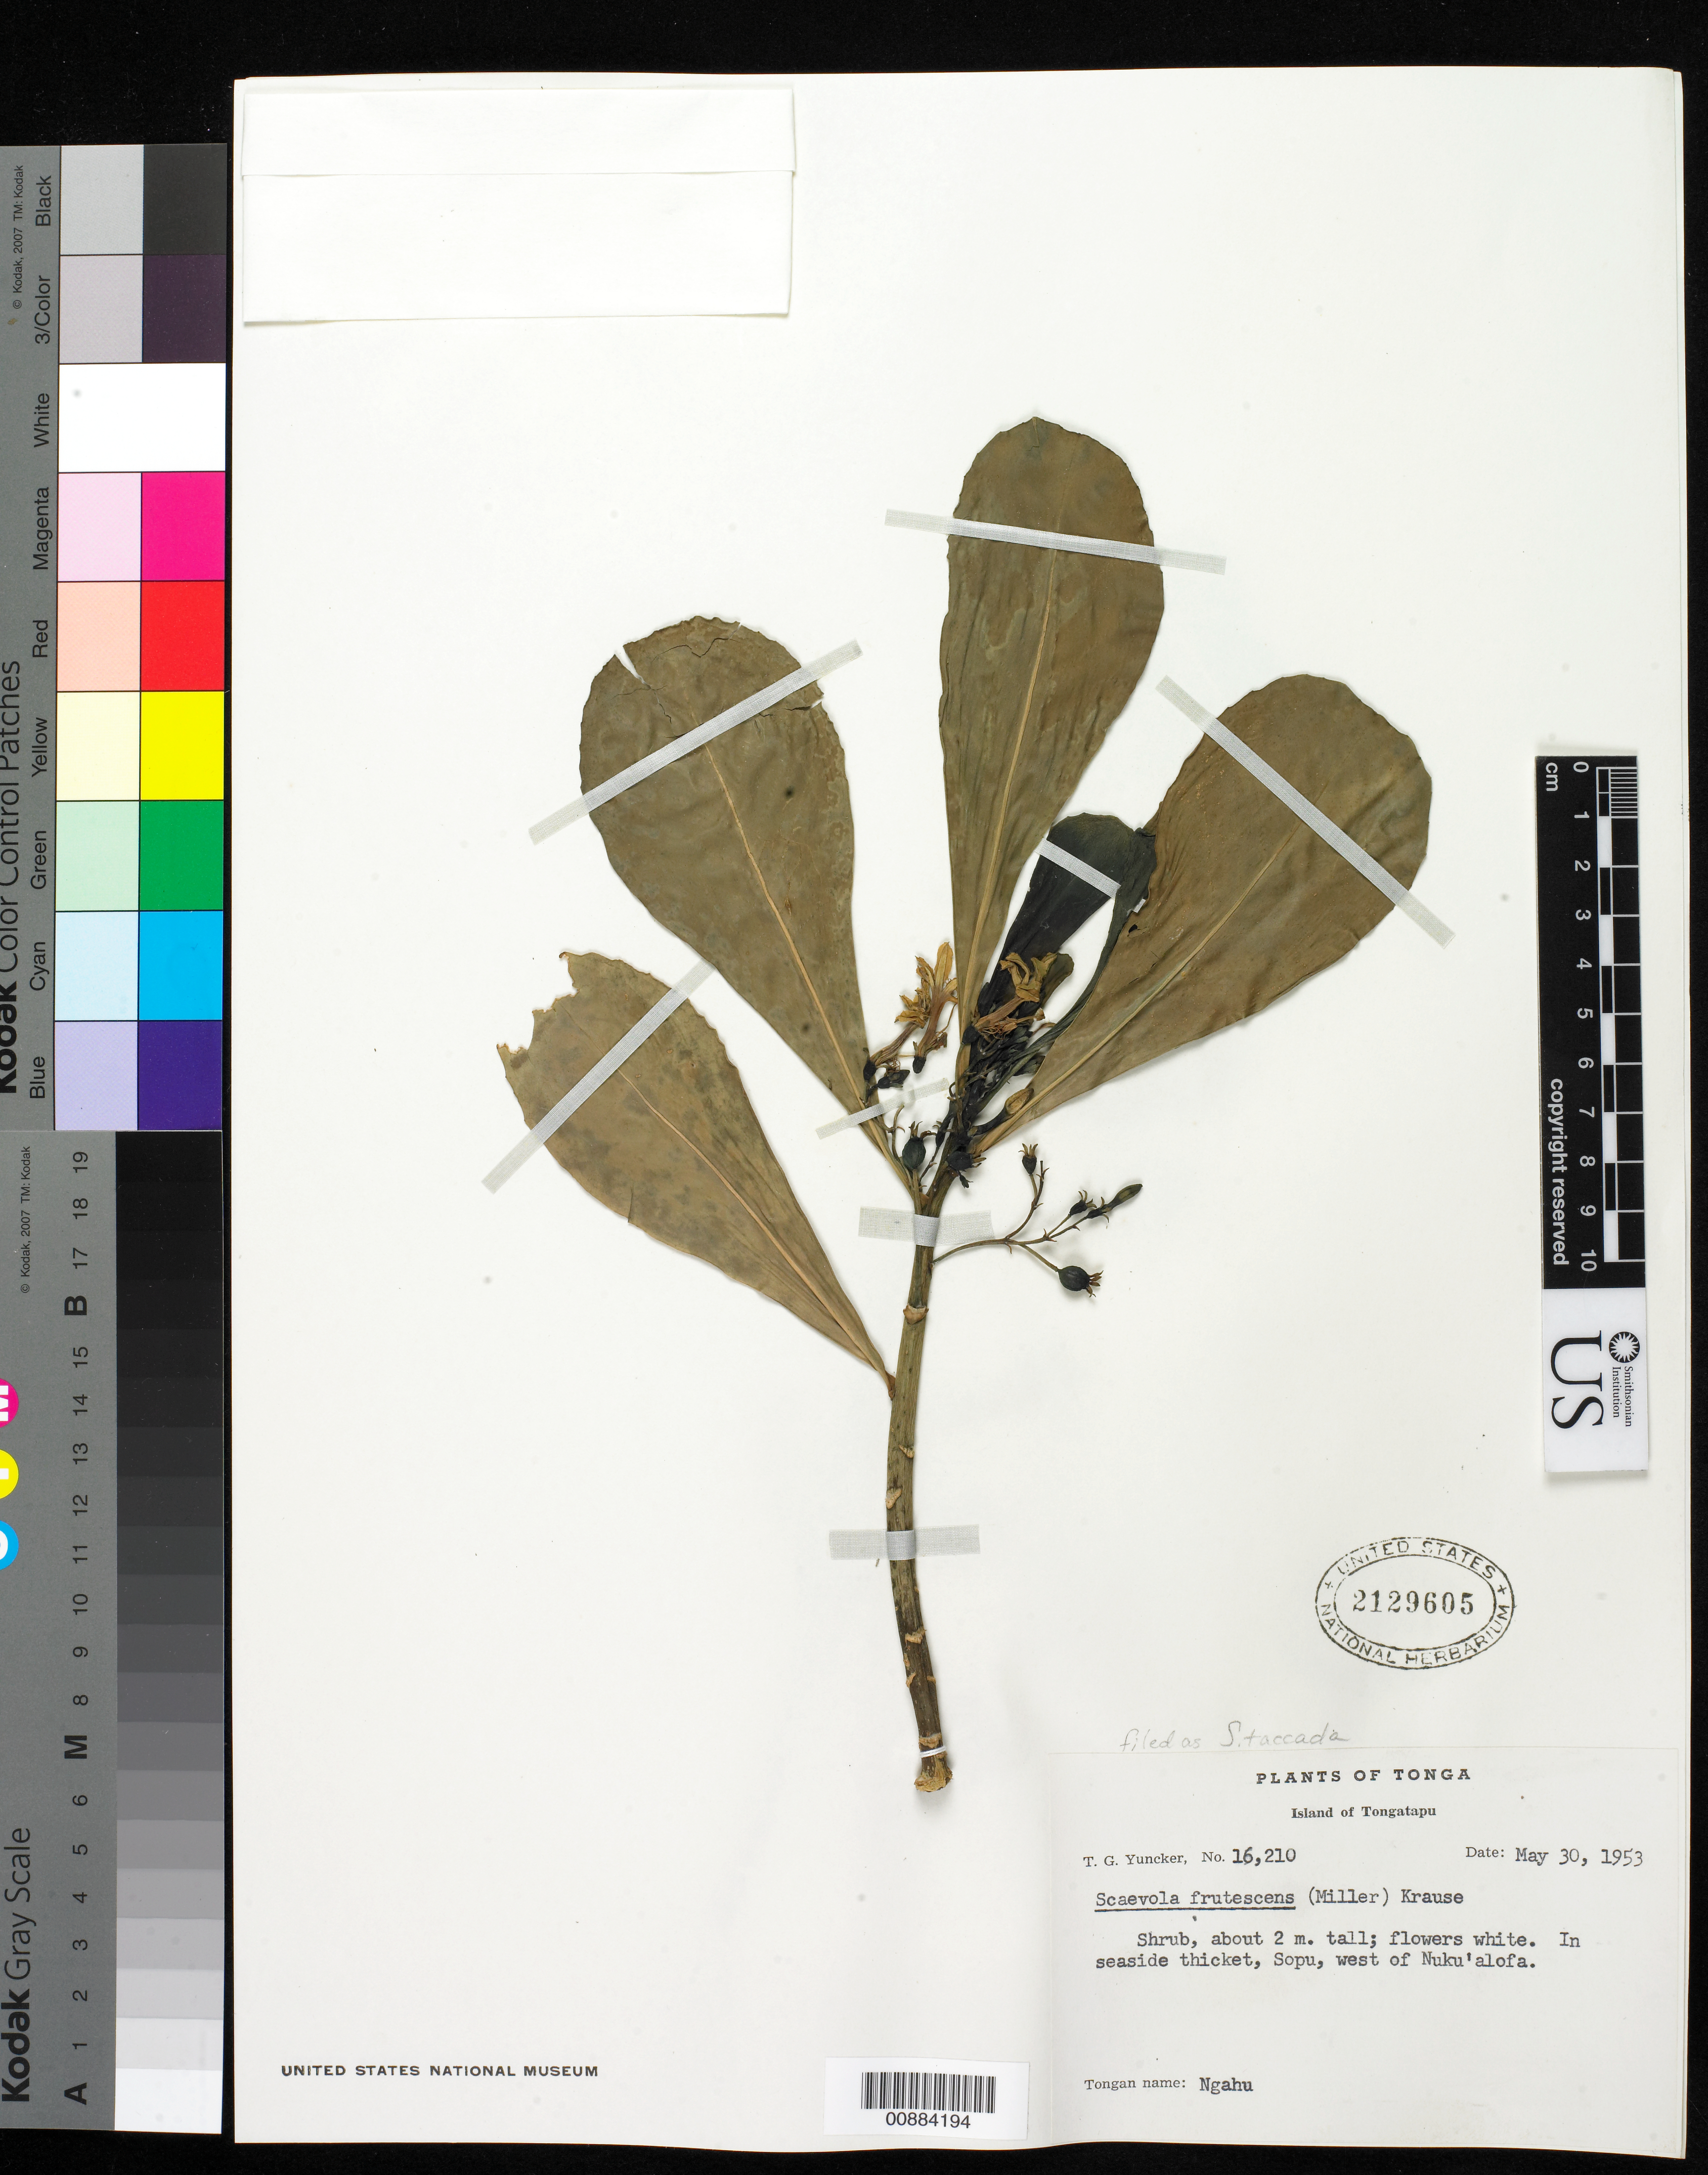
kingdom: Plantae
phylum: Tracheophyta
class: Magnoliopsida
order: Asterales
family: Goodeniaceae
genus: Scaevola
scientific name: Scaevola taccada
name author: (Gaertn.) Roxb.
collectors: T. G. Yuncker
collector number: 16210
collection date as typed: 30 May 1953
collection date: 1953-05-30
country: Tonga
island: Tongatapu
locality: Sopu, W of Nuku'alofa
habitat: seaside thicket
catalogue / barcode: US 2129605